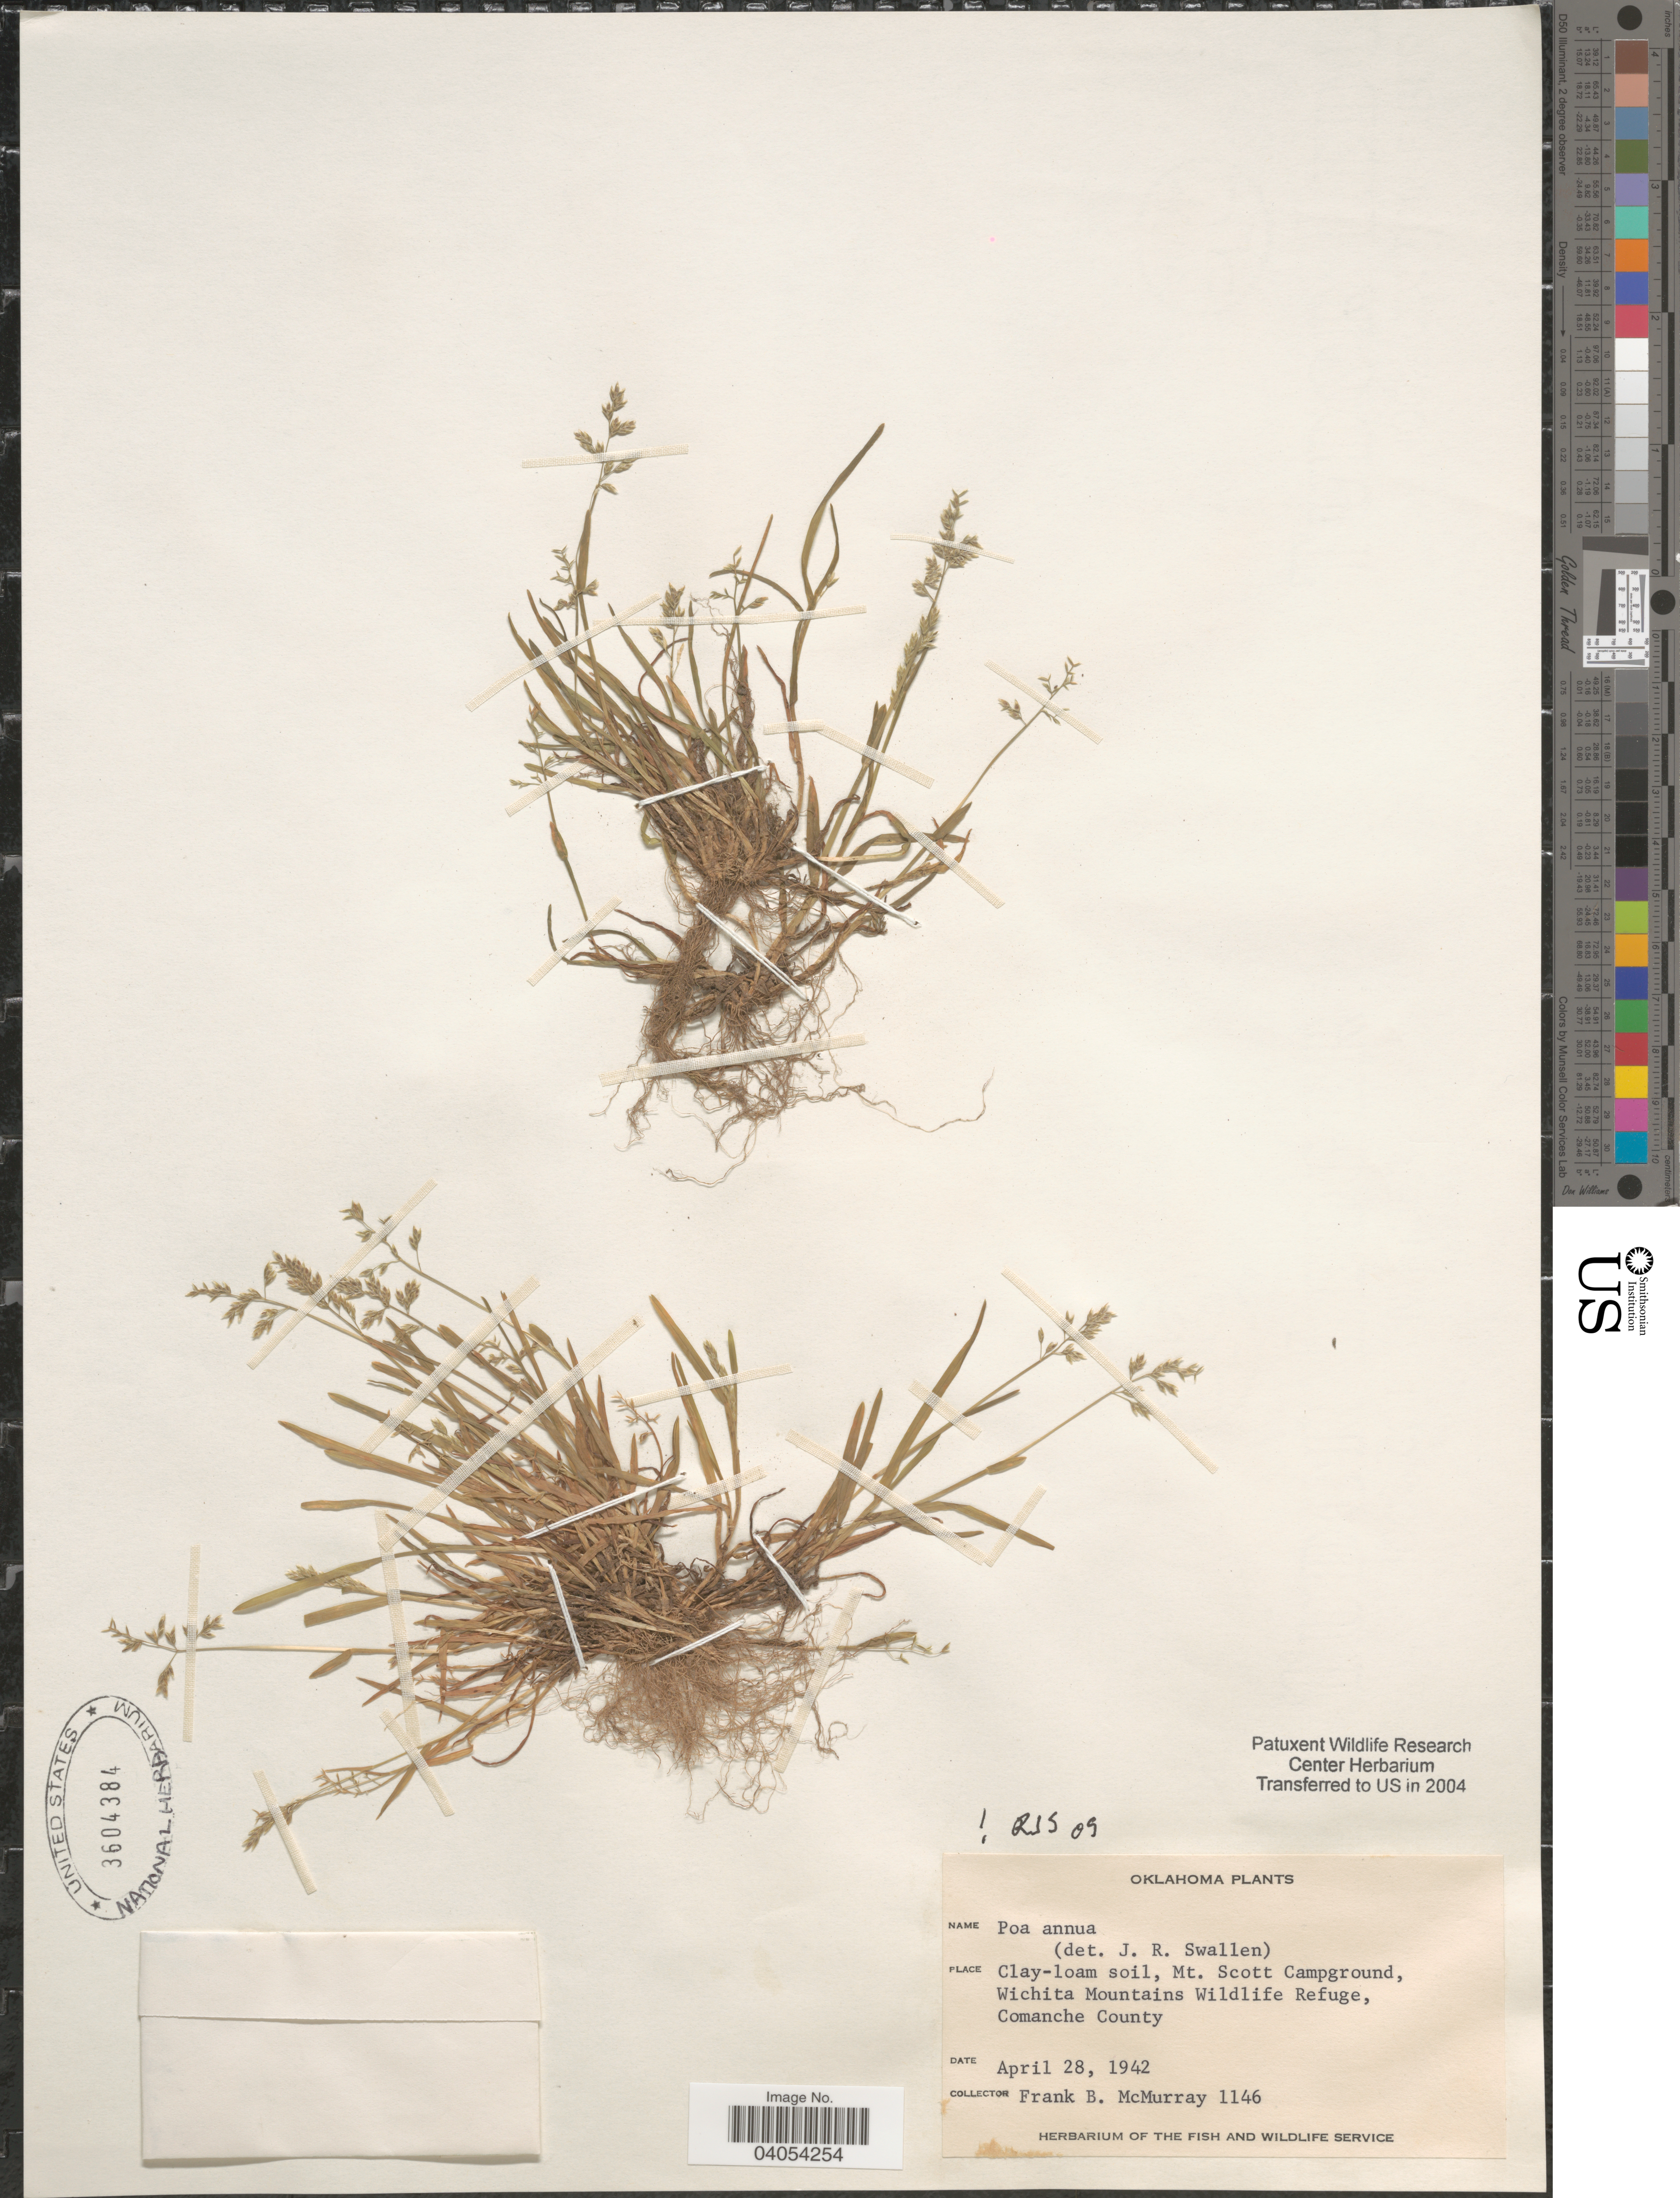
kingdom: Plantae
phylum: Tracheophyta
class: Liliopsida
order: Poales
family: Poaceae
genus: Poa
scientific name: Poa annua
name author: L.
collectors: F. McMurray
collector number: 1146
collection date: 1942-04-28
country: United States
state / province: Oklahoma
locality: Mt. Scott Campground, Wichita Mountains Wildlife Refuge, Comanche County.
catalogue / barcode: US 3604384